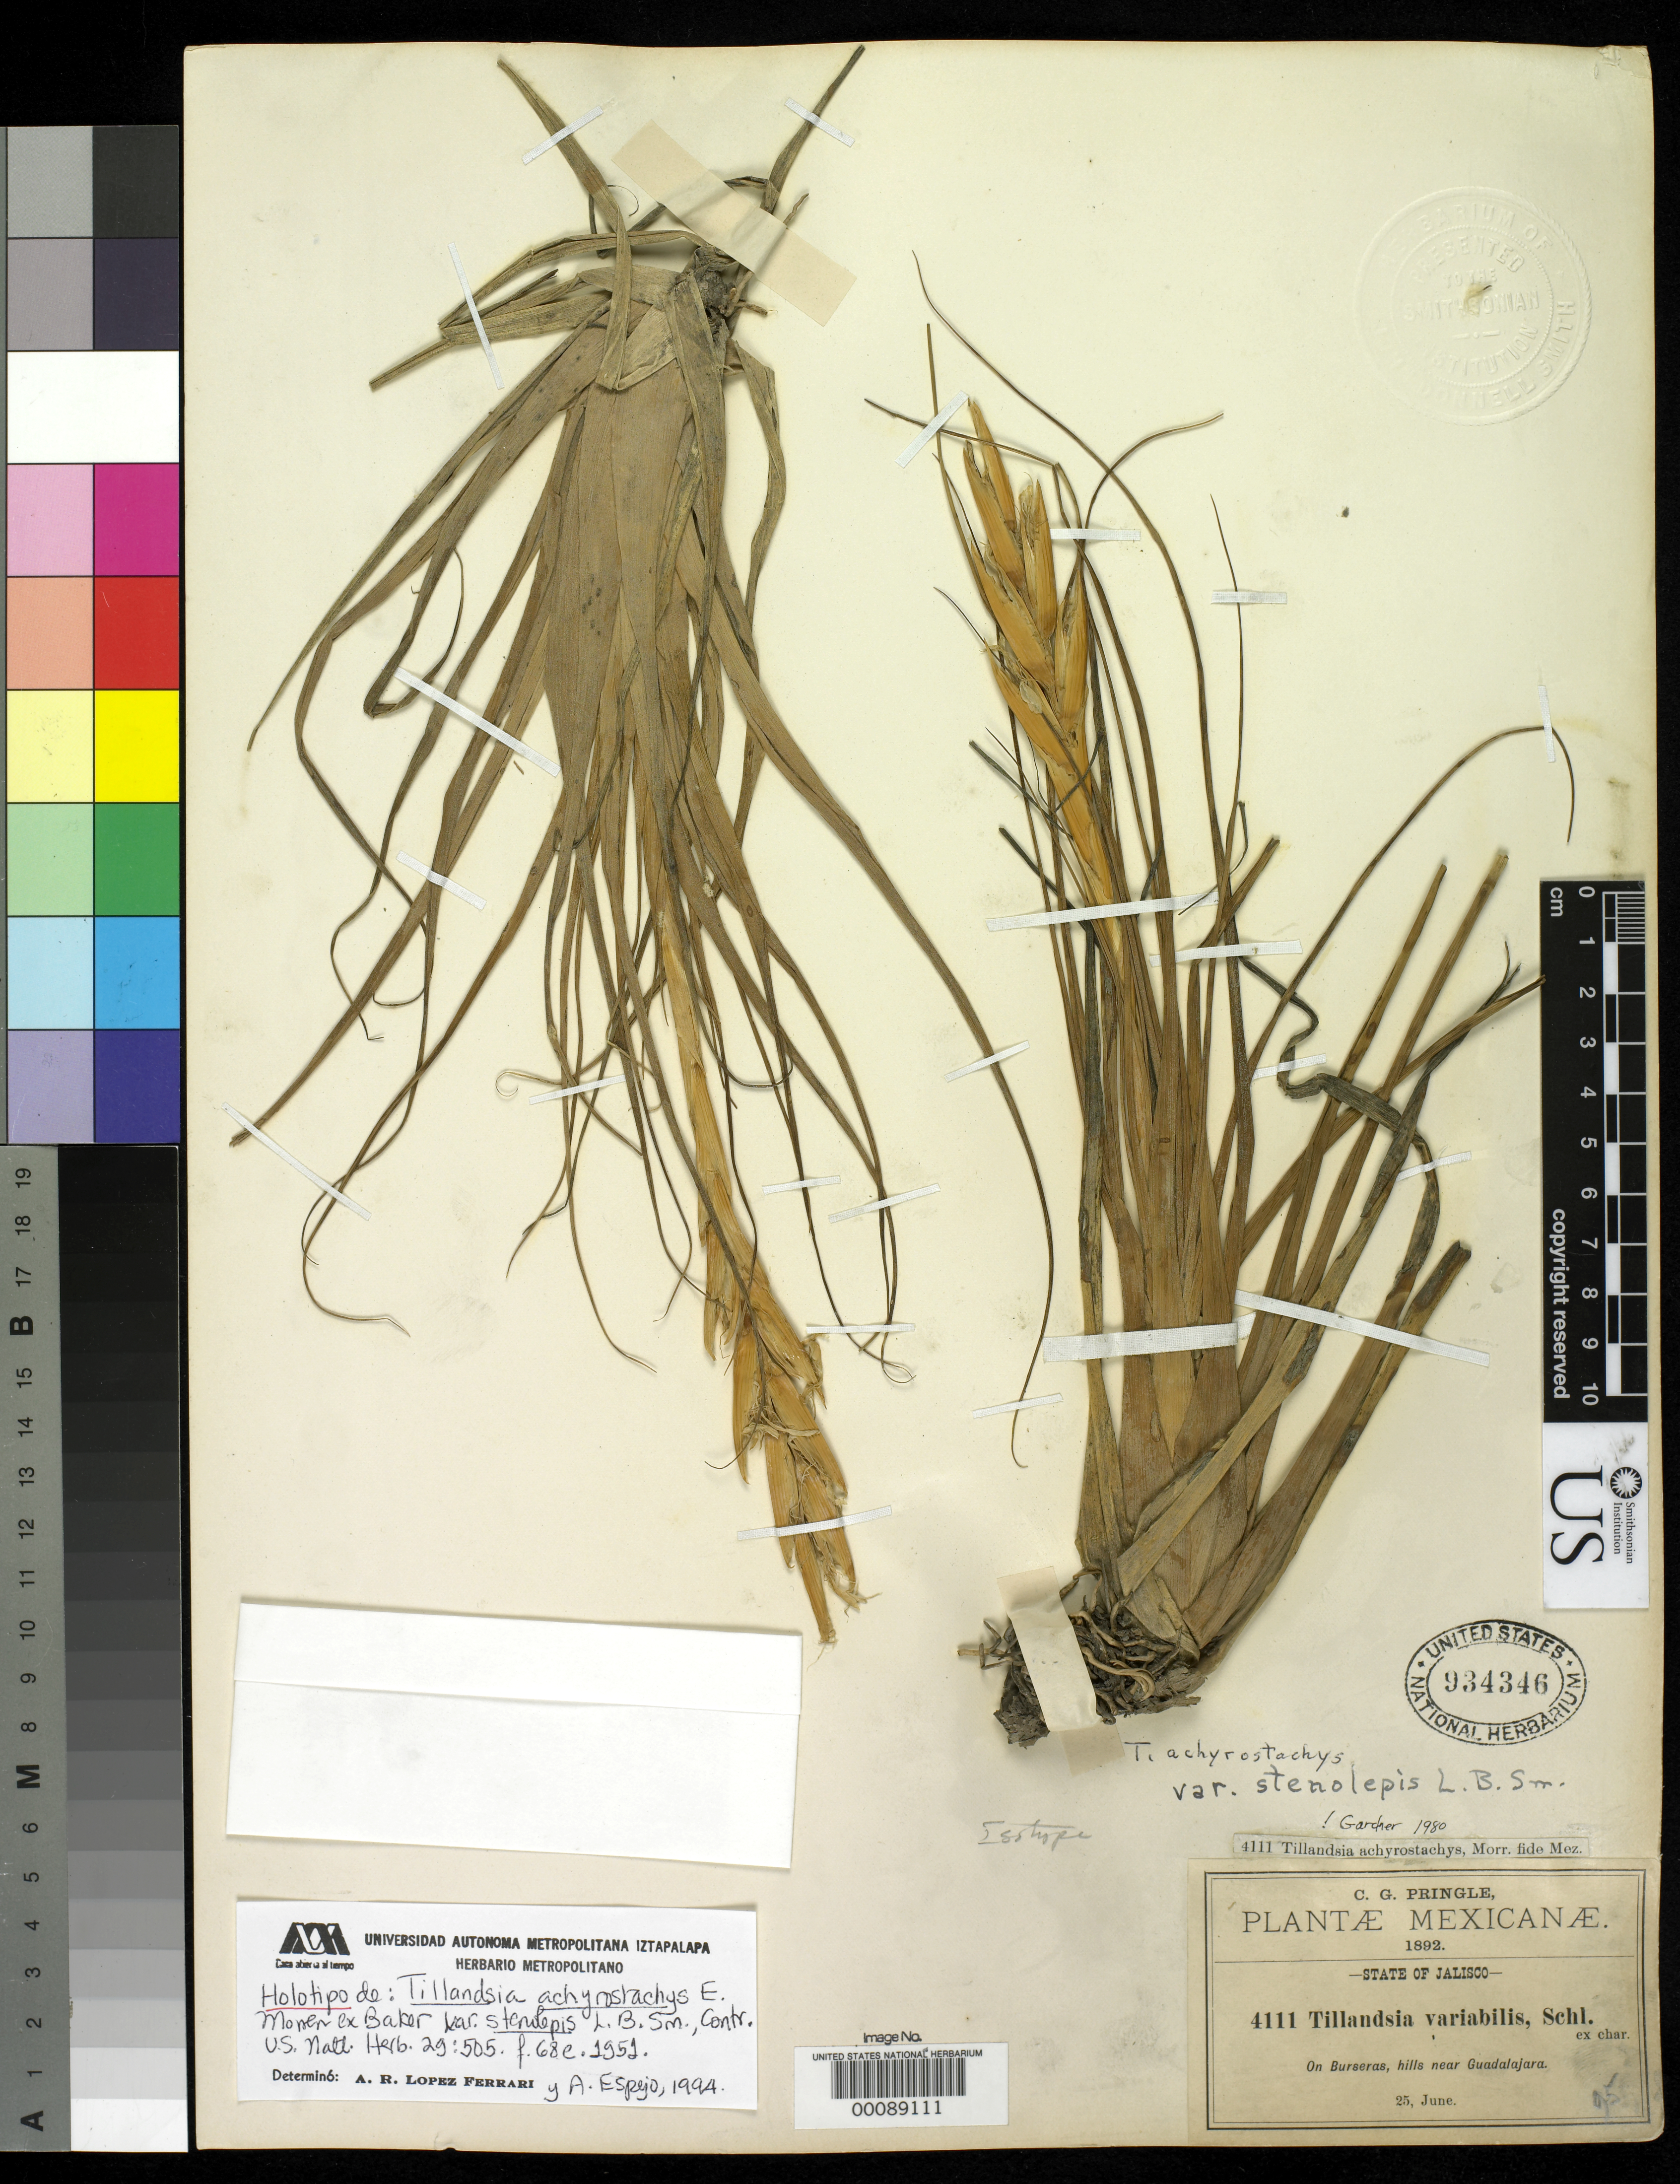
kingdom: Plantae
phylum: Tracheophyta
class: Liliopsida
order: Poales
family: Bromeliaceae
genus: Tillandsia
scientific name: Tillandsia achyrostachys var. stenolepis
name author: L.B. Sm.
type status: Holotype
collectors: C. G. Pringle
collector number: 4111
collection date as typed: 25 Jun 1892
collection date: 1892-06-25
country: Mexico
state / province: Jalisco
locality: Hills near Guadalajara.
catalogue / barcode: US 934346